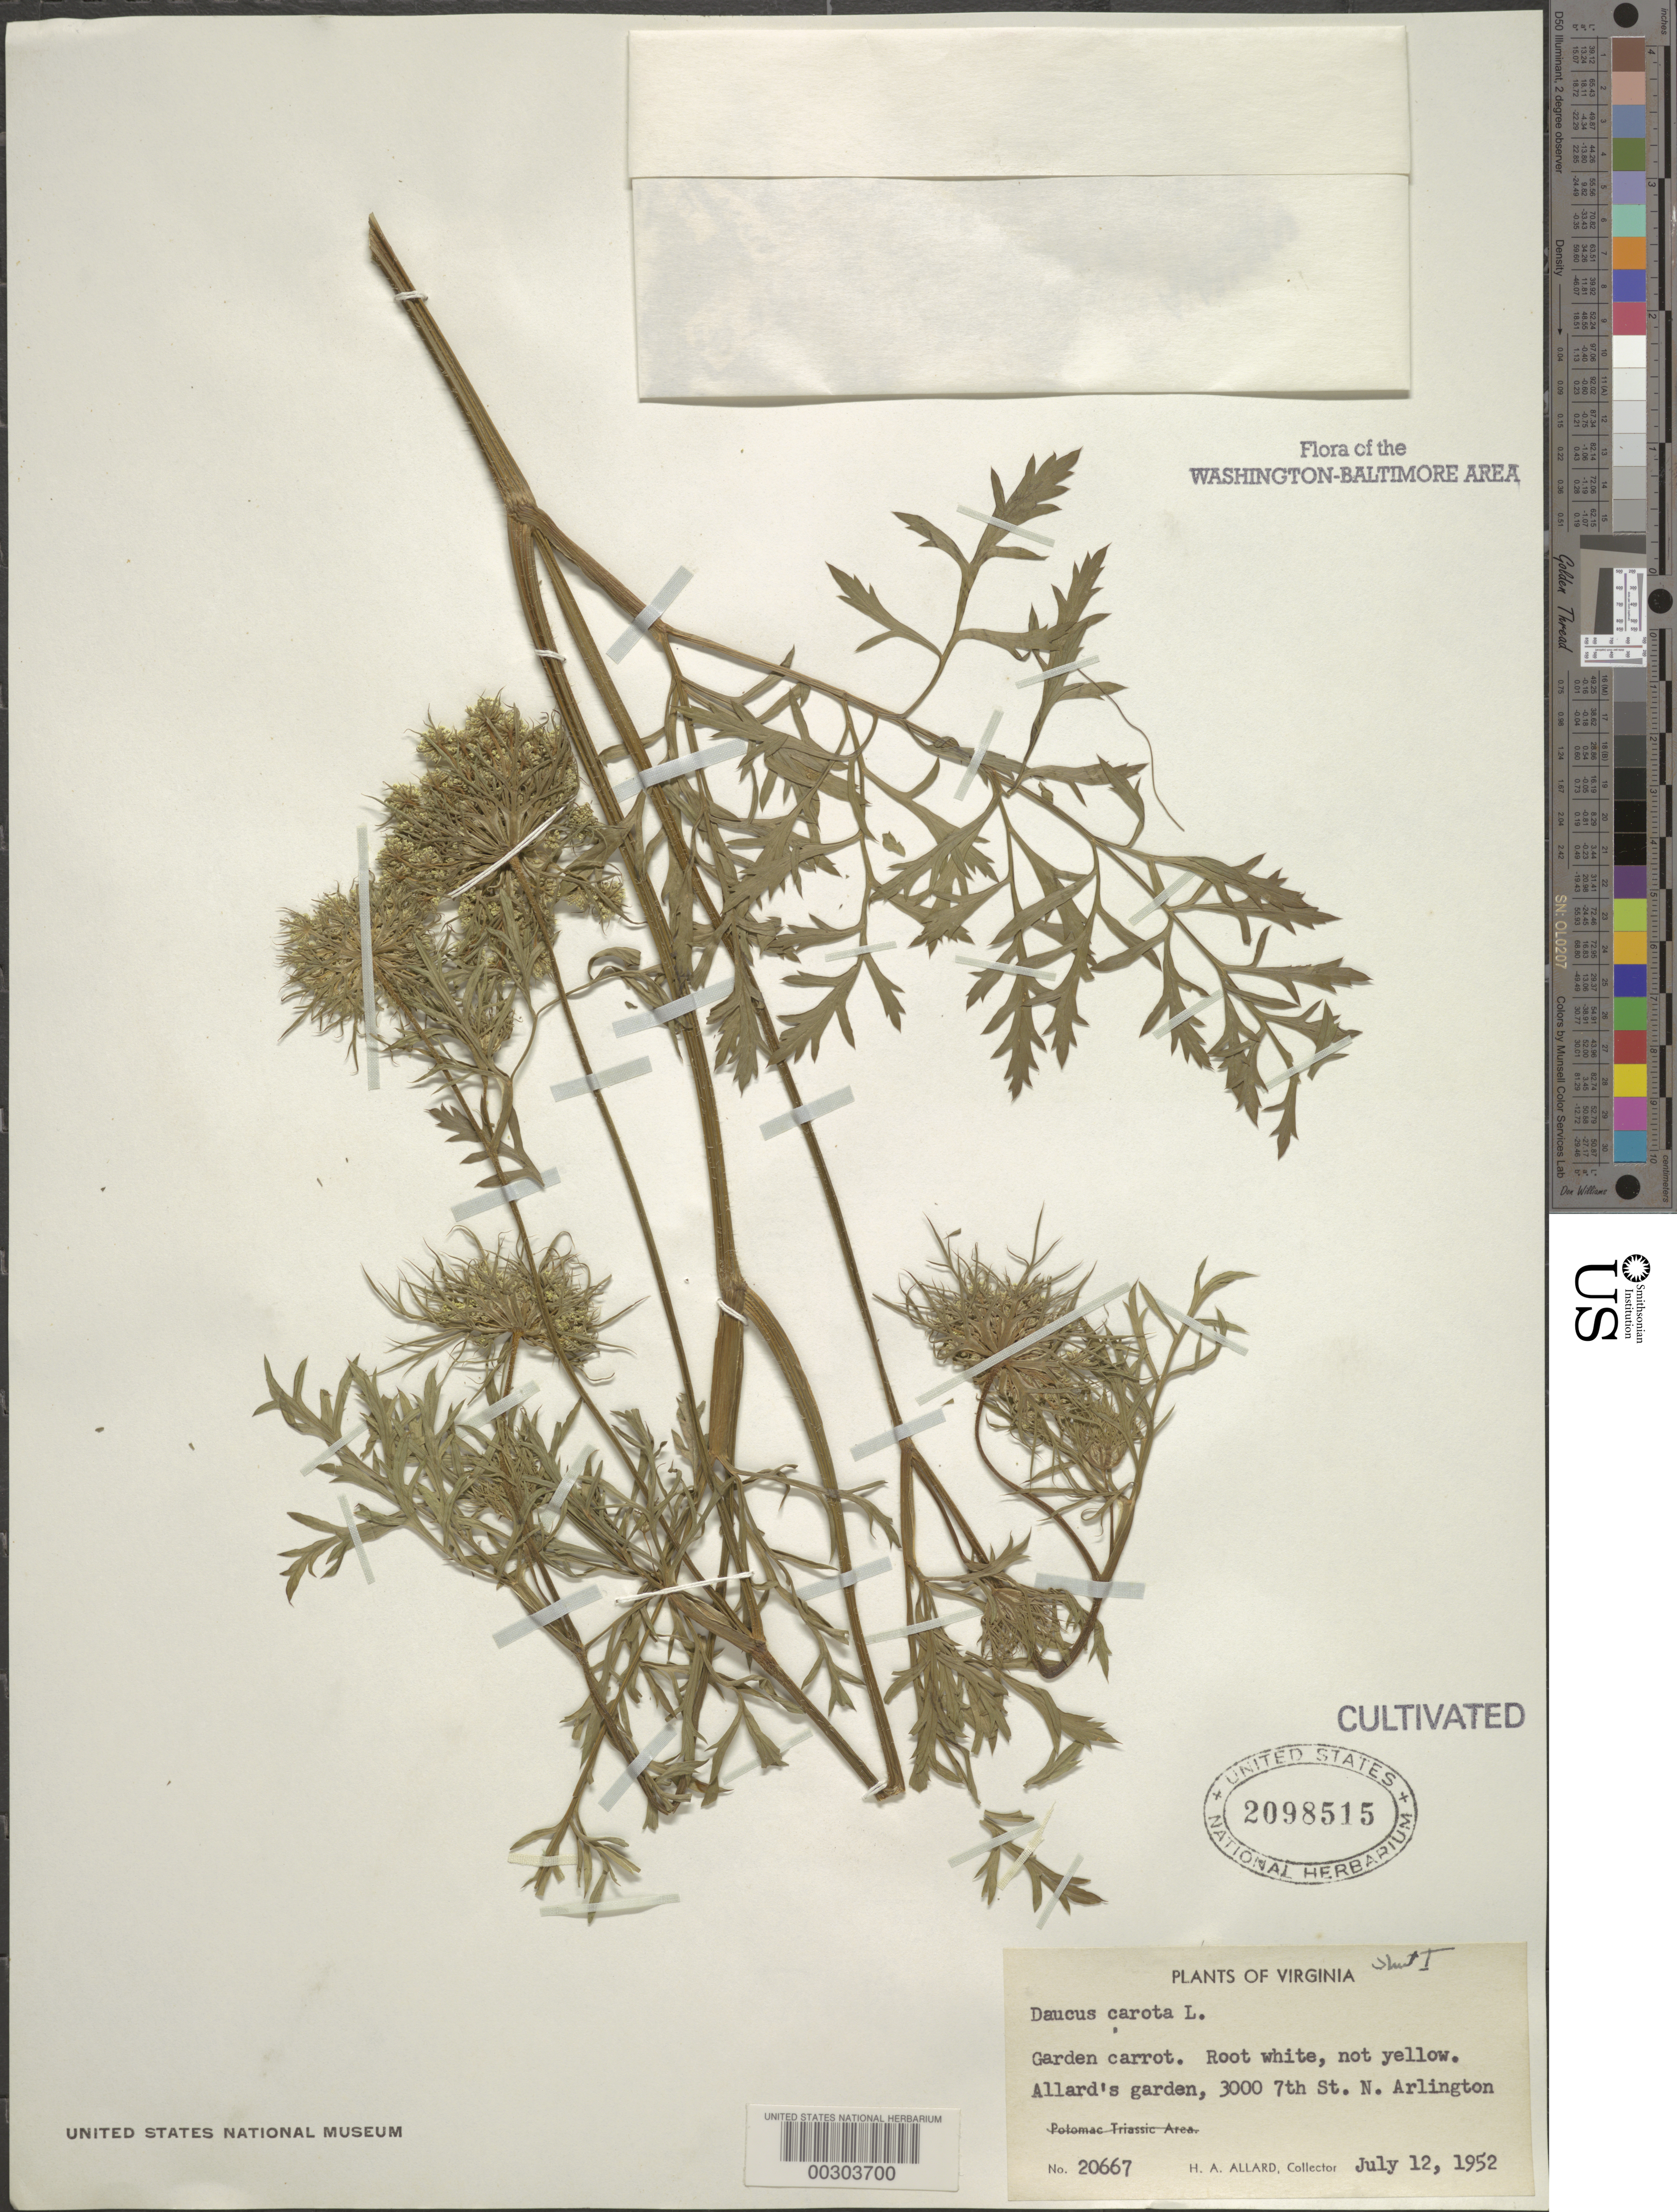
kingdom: Plantae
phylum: Tracheophyta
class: Magnoliopsida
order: Apiales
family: Apiaceae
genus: Daucus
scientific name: Daucus carota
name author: L.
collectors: H. A. Allard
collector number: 20667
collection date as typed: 12 Jul 1952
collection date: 1952-07-12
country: United States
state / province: Virginia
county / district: Arlington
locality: Arlington, 3000 7th St N, Allard's garden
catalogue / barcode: US 2098515